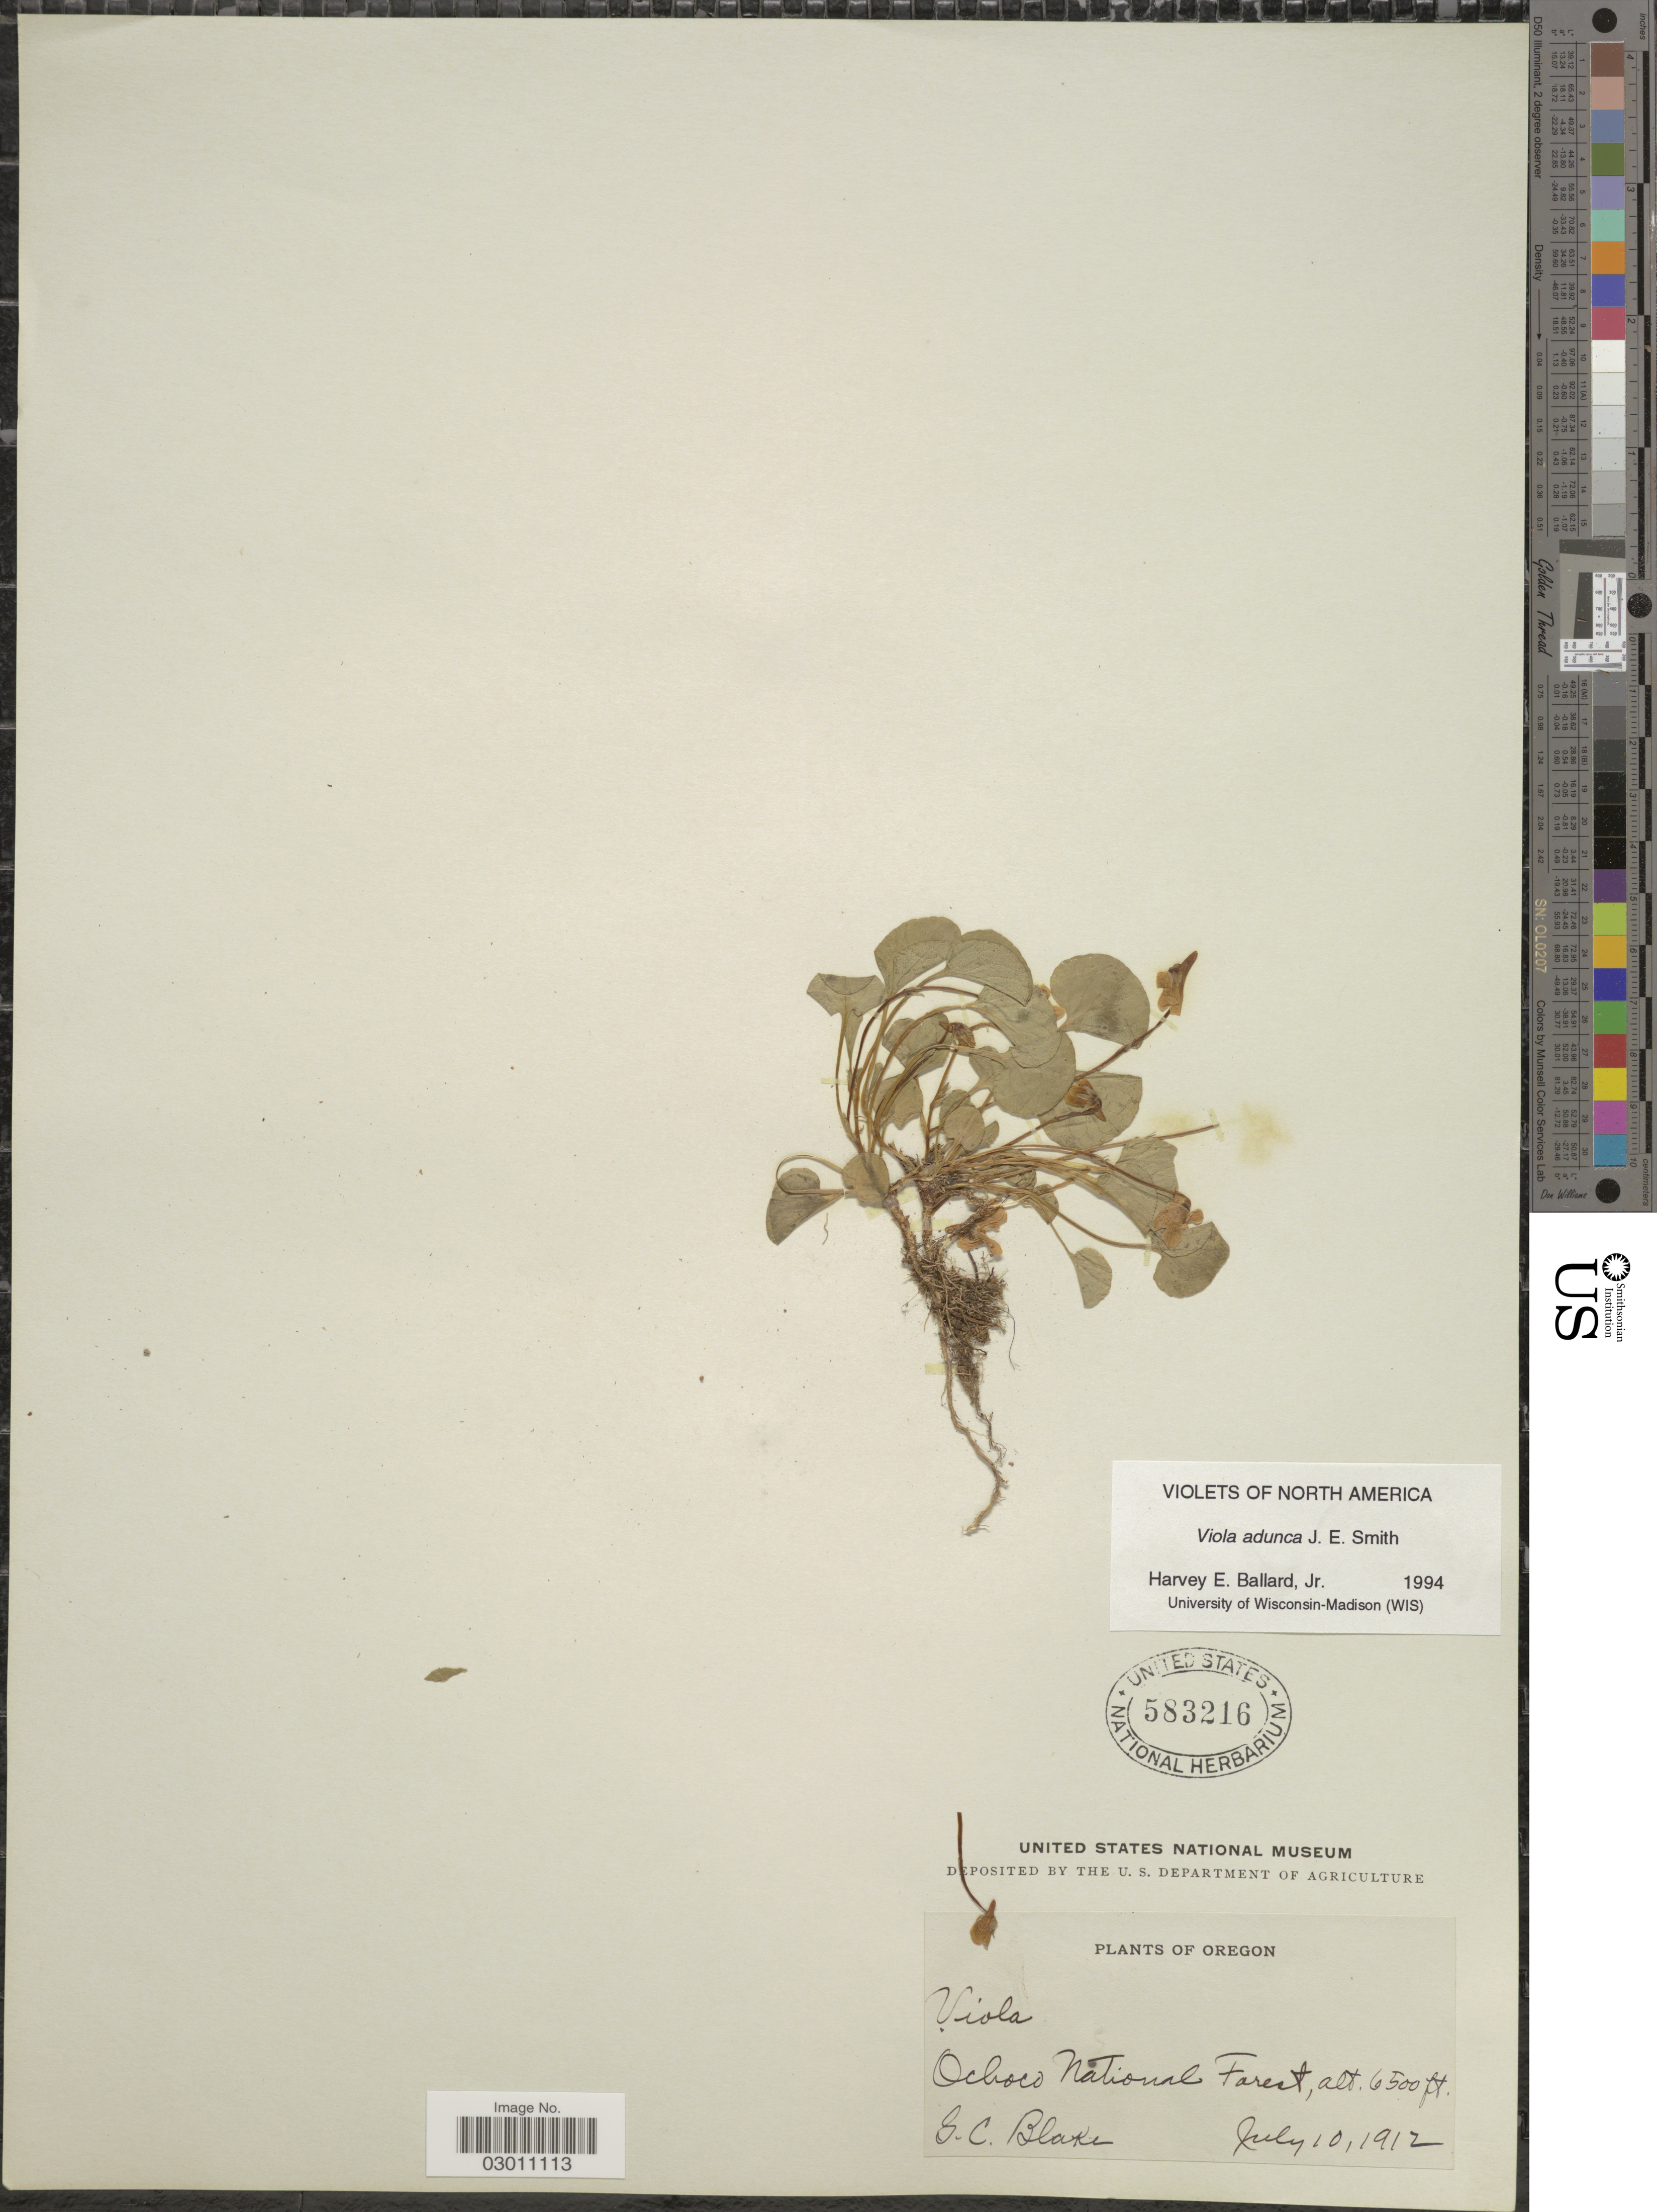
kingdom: Plantae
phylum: Tracheophyta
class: Magnoliopsida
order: Malpighiales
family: Violaceae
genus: Viola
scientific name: Viola adunca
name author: Sm.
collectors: G. Blake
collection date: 1912-07-10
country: United States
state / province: Oregon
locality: Ochoco National Forest.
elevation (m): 1981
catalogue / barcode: US 583216